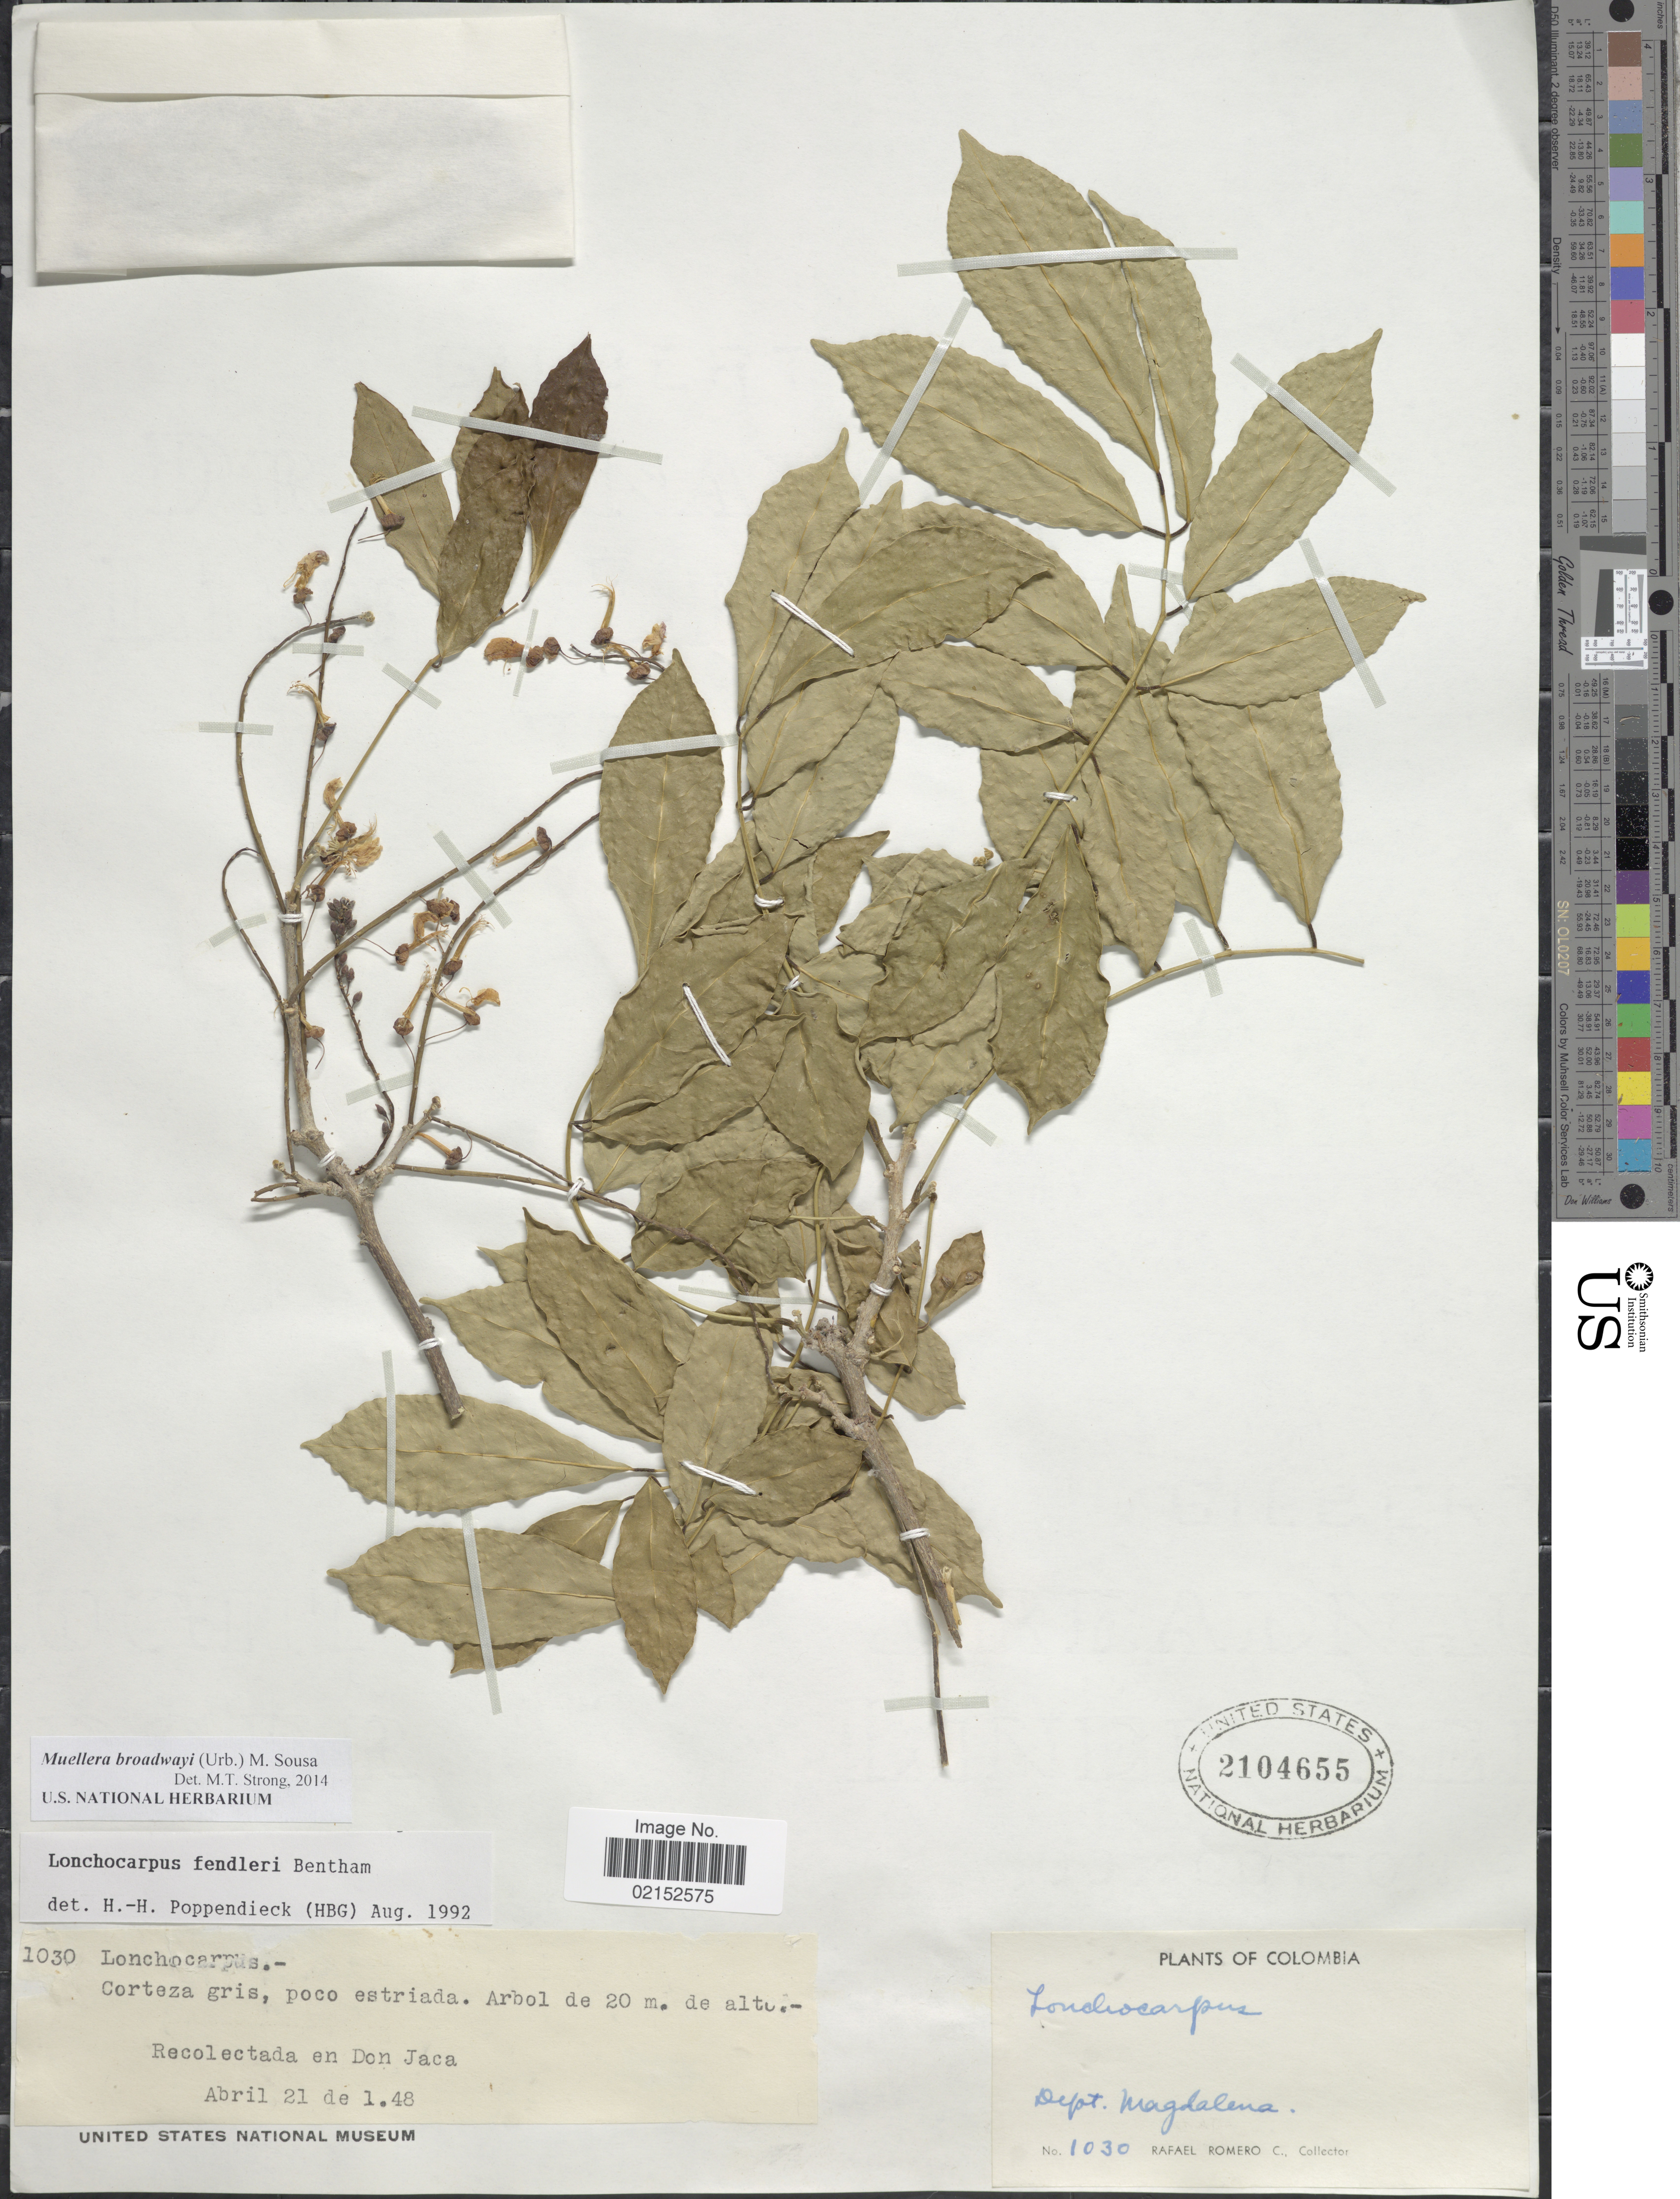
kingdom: Plantae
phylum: Tracheophyta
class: Magnoliopsida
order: Fabales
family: Fabaceae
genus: Muellera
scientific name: Muellera broadwayi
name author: (Urb.) M. Sousa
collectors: R. Romero Castañeda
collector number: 1030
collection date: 1948-04-21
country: Colombia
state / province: Magdalena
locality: En Don Jaca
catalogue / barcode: US 2104655